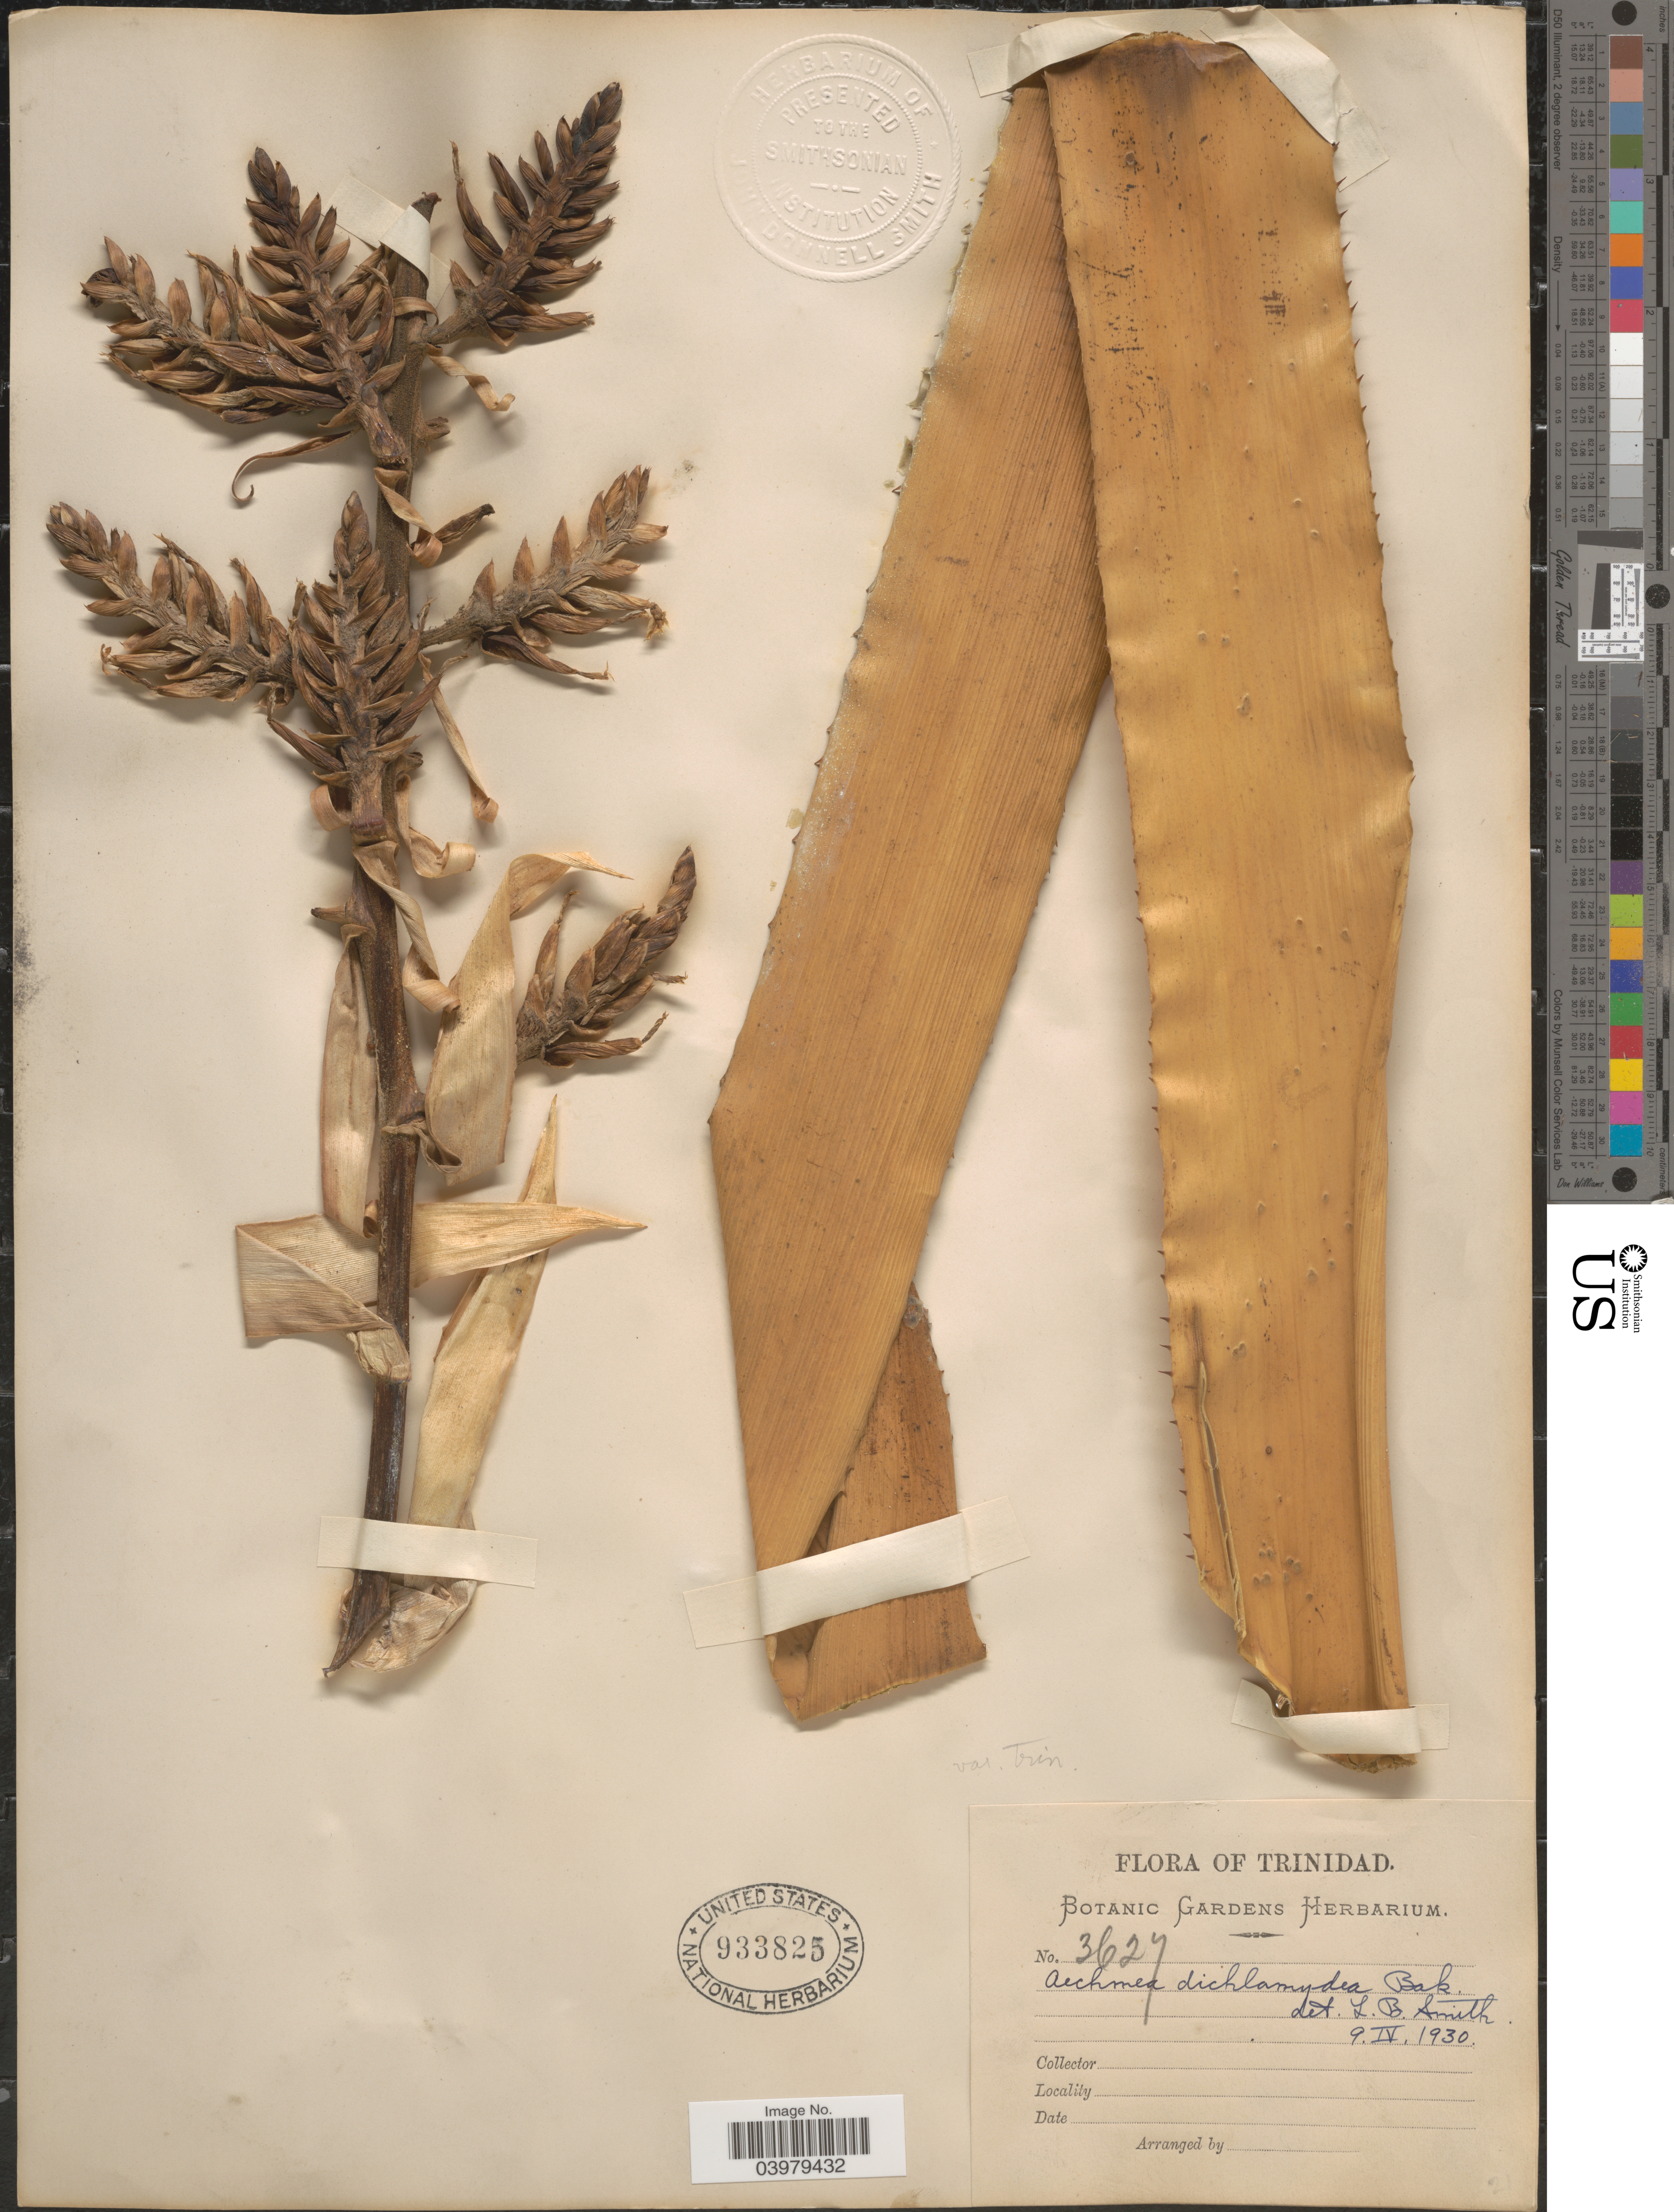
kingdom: Plantae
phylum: Tracheophyta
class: Liliopsida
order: Poales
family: Bromeliaceae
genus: Aechmea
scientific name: Aechmea dichlamydea var. trinitensis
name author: L.B. Sm.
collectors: ex herb. Botanic Gardens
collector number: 3627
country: Trinidad and Tobago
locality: Trinidad.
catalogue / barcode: US 933825